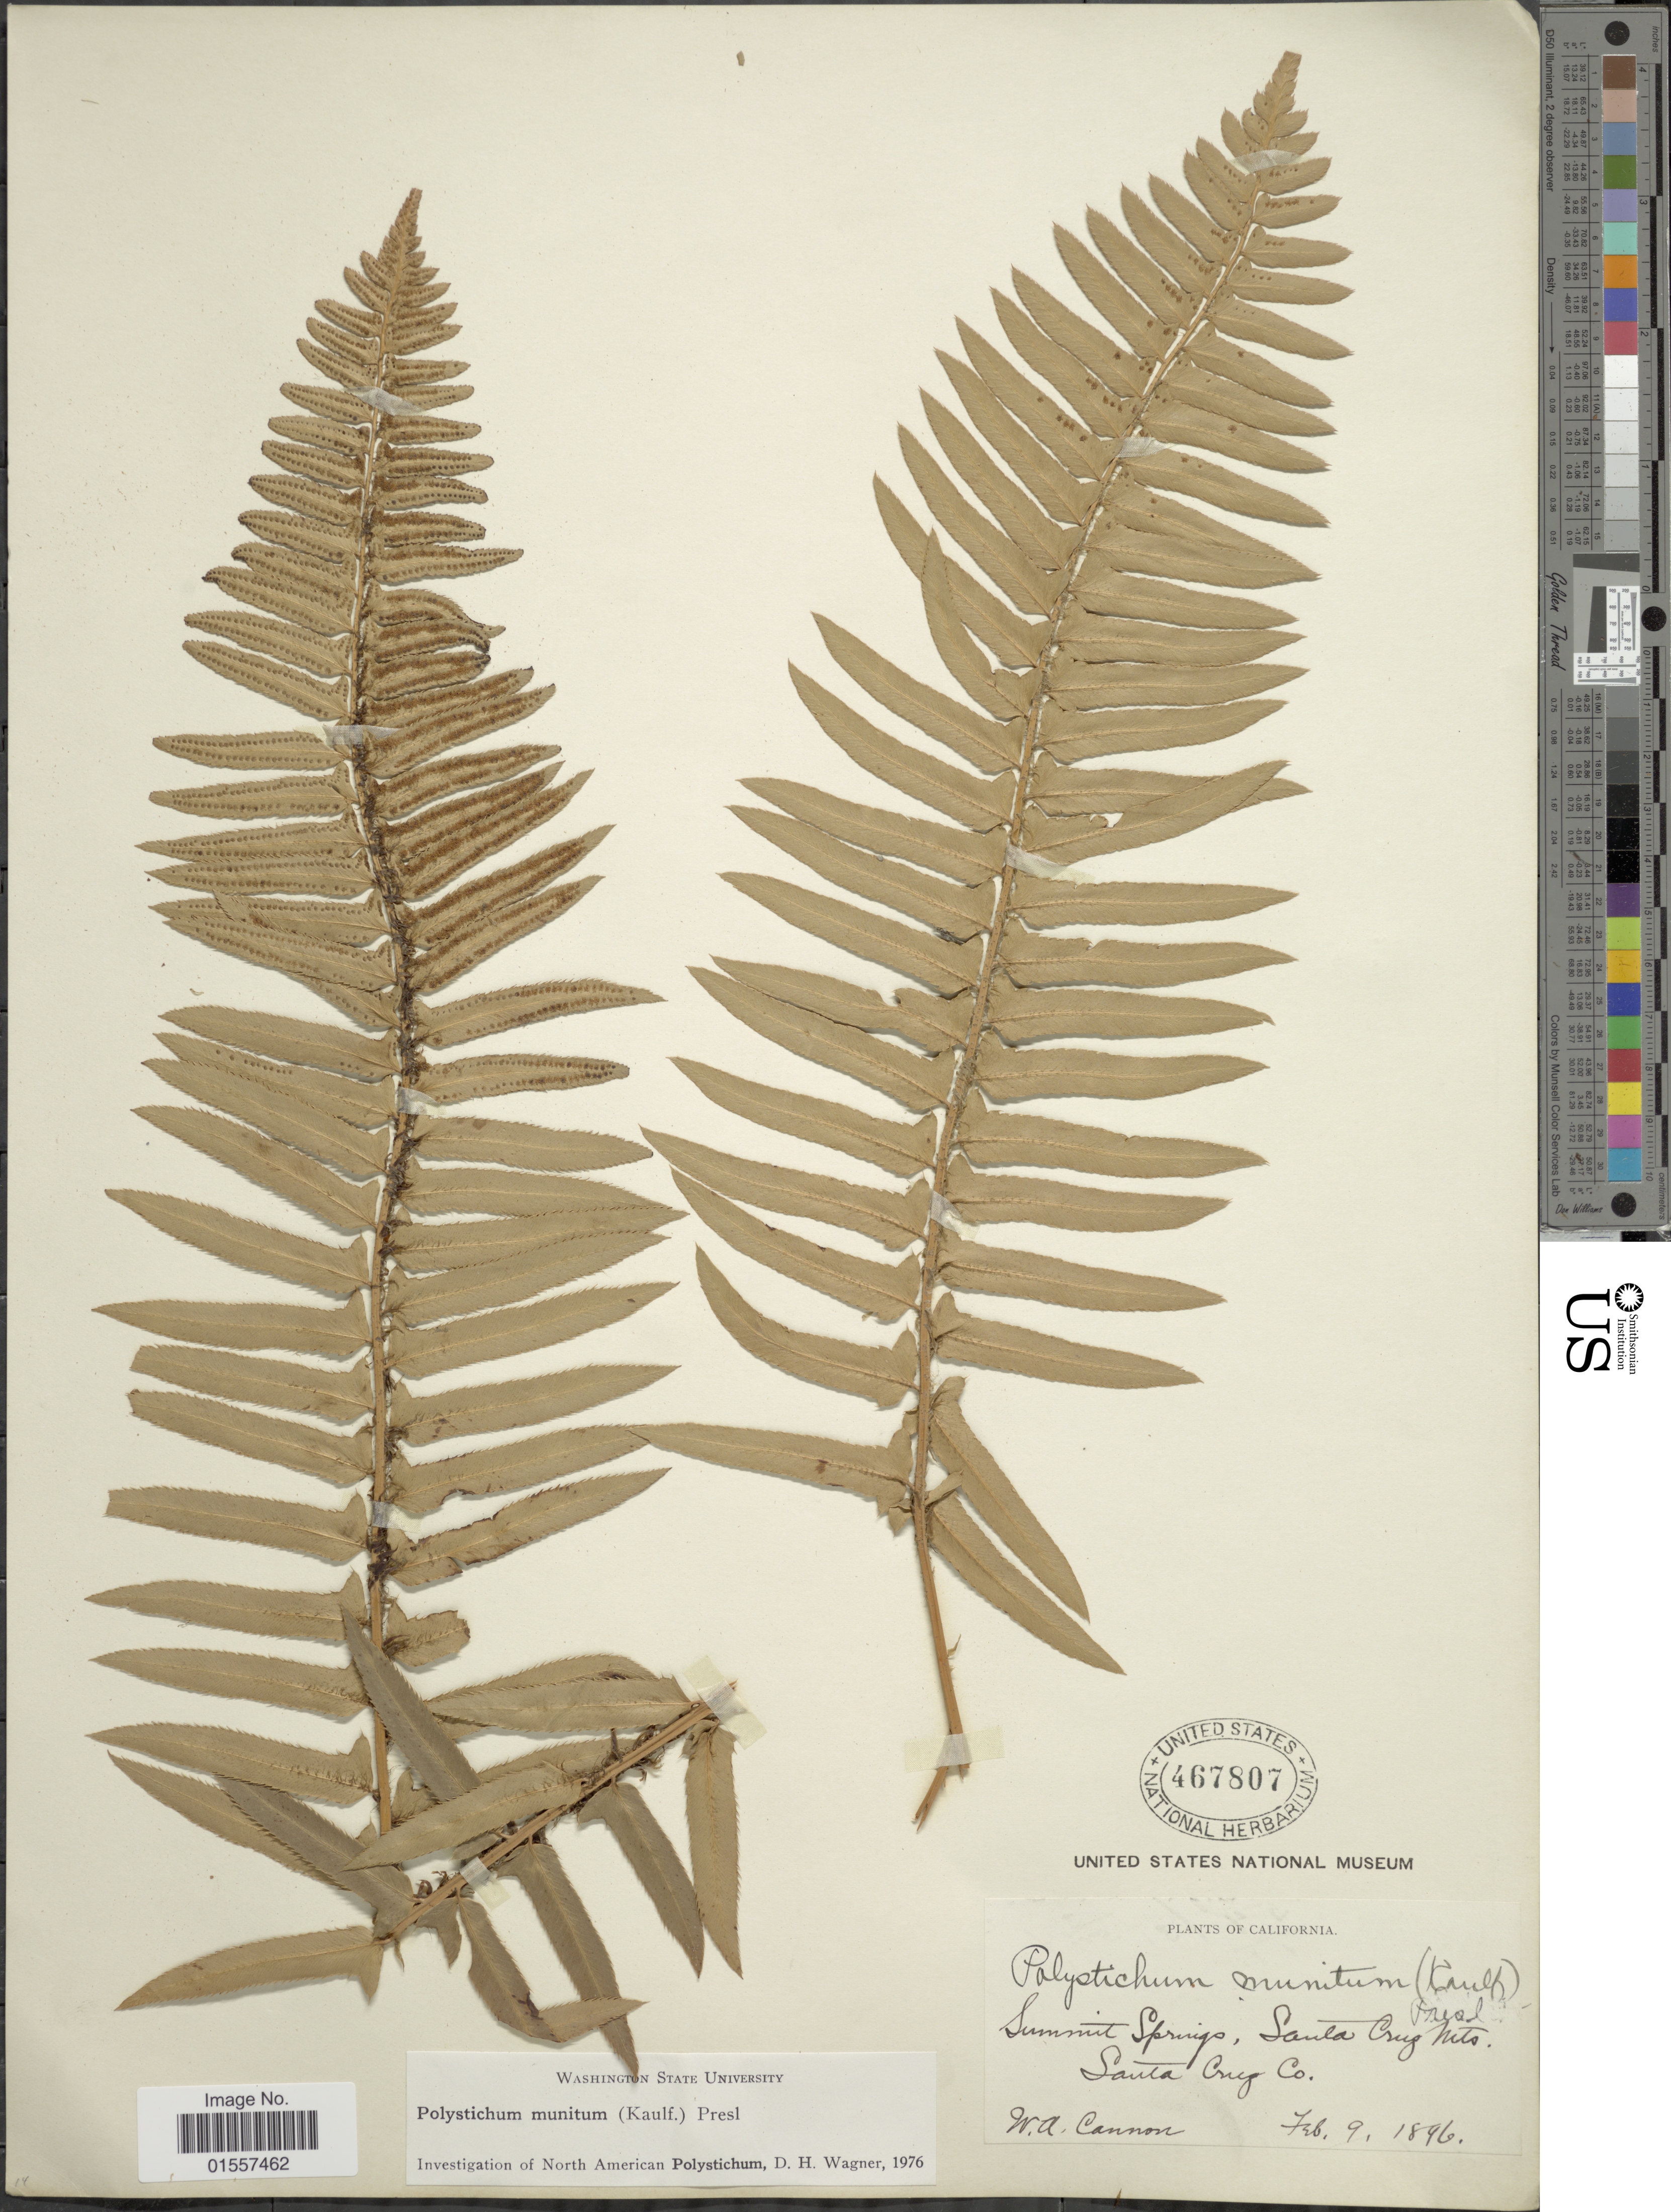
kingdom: Plantae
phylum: Tracheophyta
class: Polypodiopsida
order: Polypodiales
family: Dryopteridaceae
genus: Polystichum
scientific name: Polystichum munitum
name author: (Kaulf.) C. Presl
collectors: W. Cannon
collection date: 1896-02-09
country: United States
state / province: California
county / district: Santa Cruz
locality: California, Summit Springs, Santa Cruz Mts. Santa Cruz Co.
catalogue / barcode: US 467807